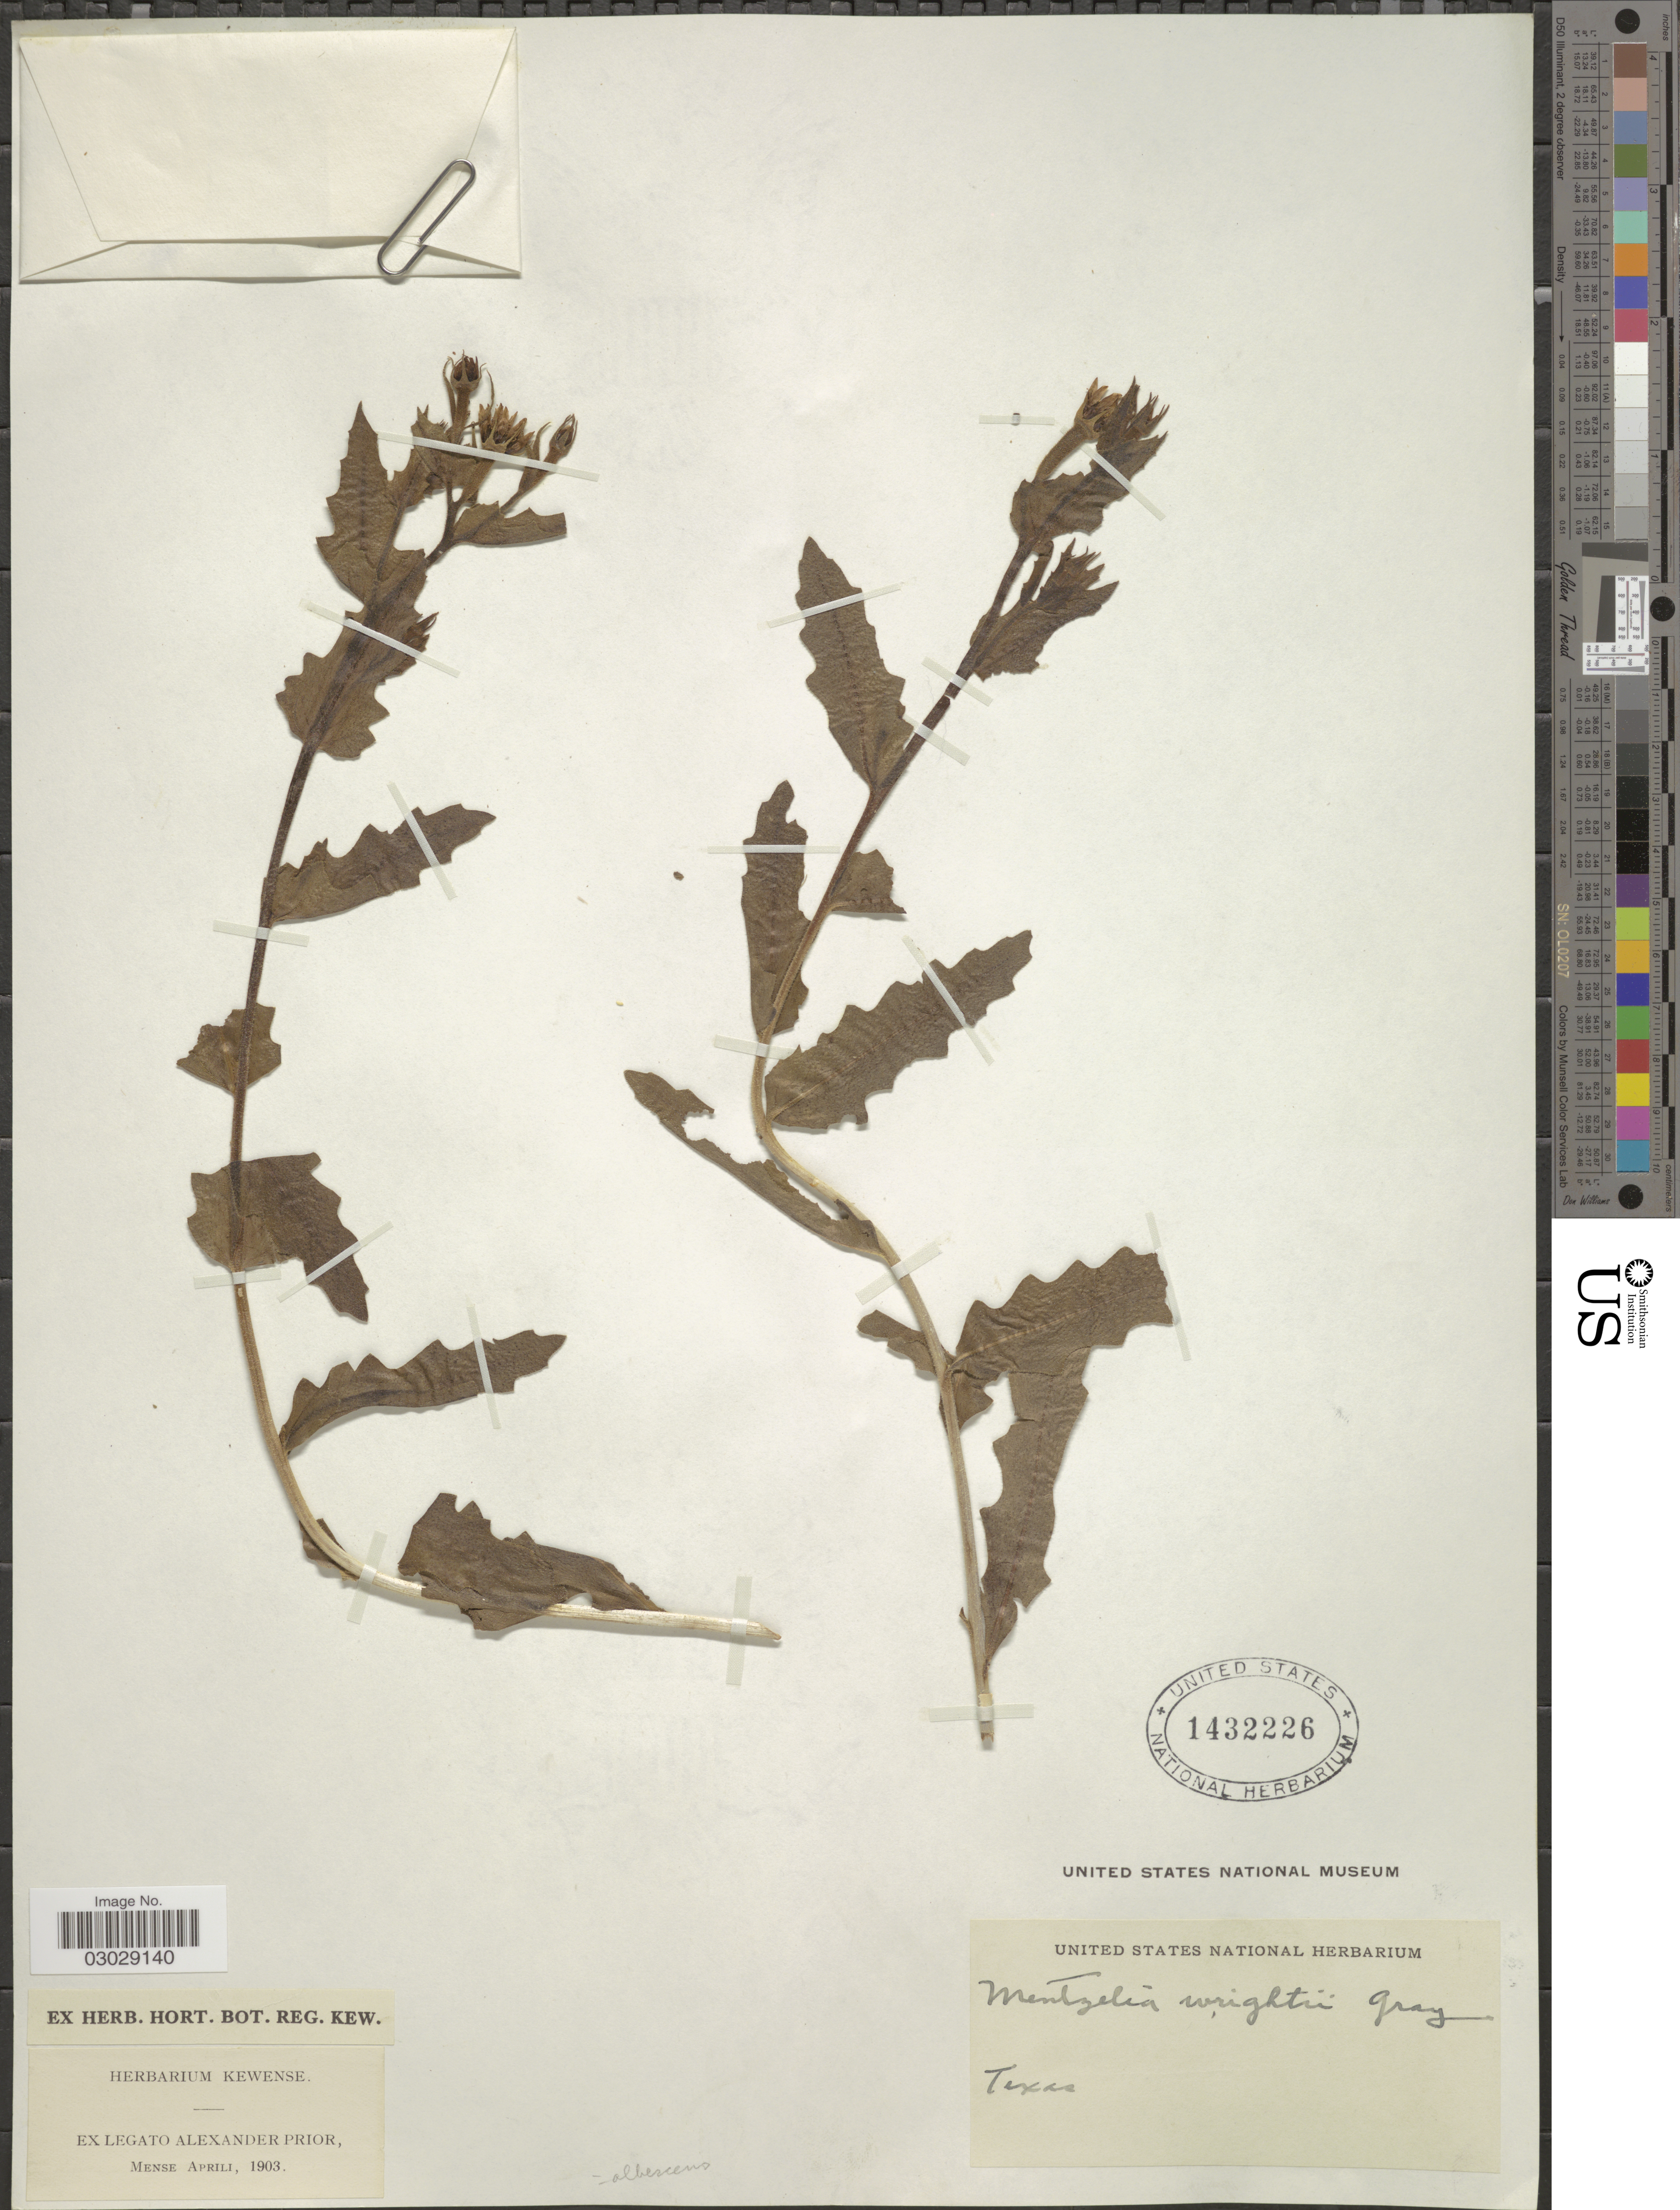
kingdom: Plantae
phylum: Tracheophyta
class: Magnoliopsida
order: Cornales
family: Loasaceae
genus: Mentzelia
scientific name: Mentzelia albescens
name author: (Gillies ex Arn.) Griseb.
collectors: A. Prior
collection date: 1903-04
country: United States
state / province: Texas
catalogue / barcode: US 1432226